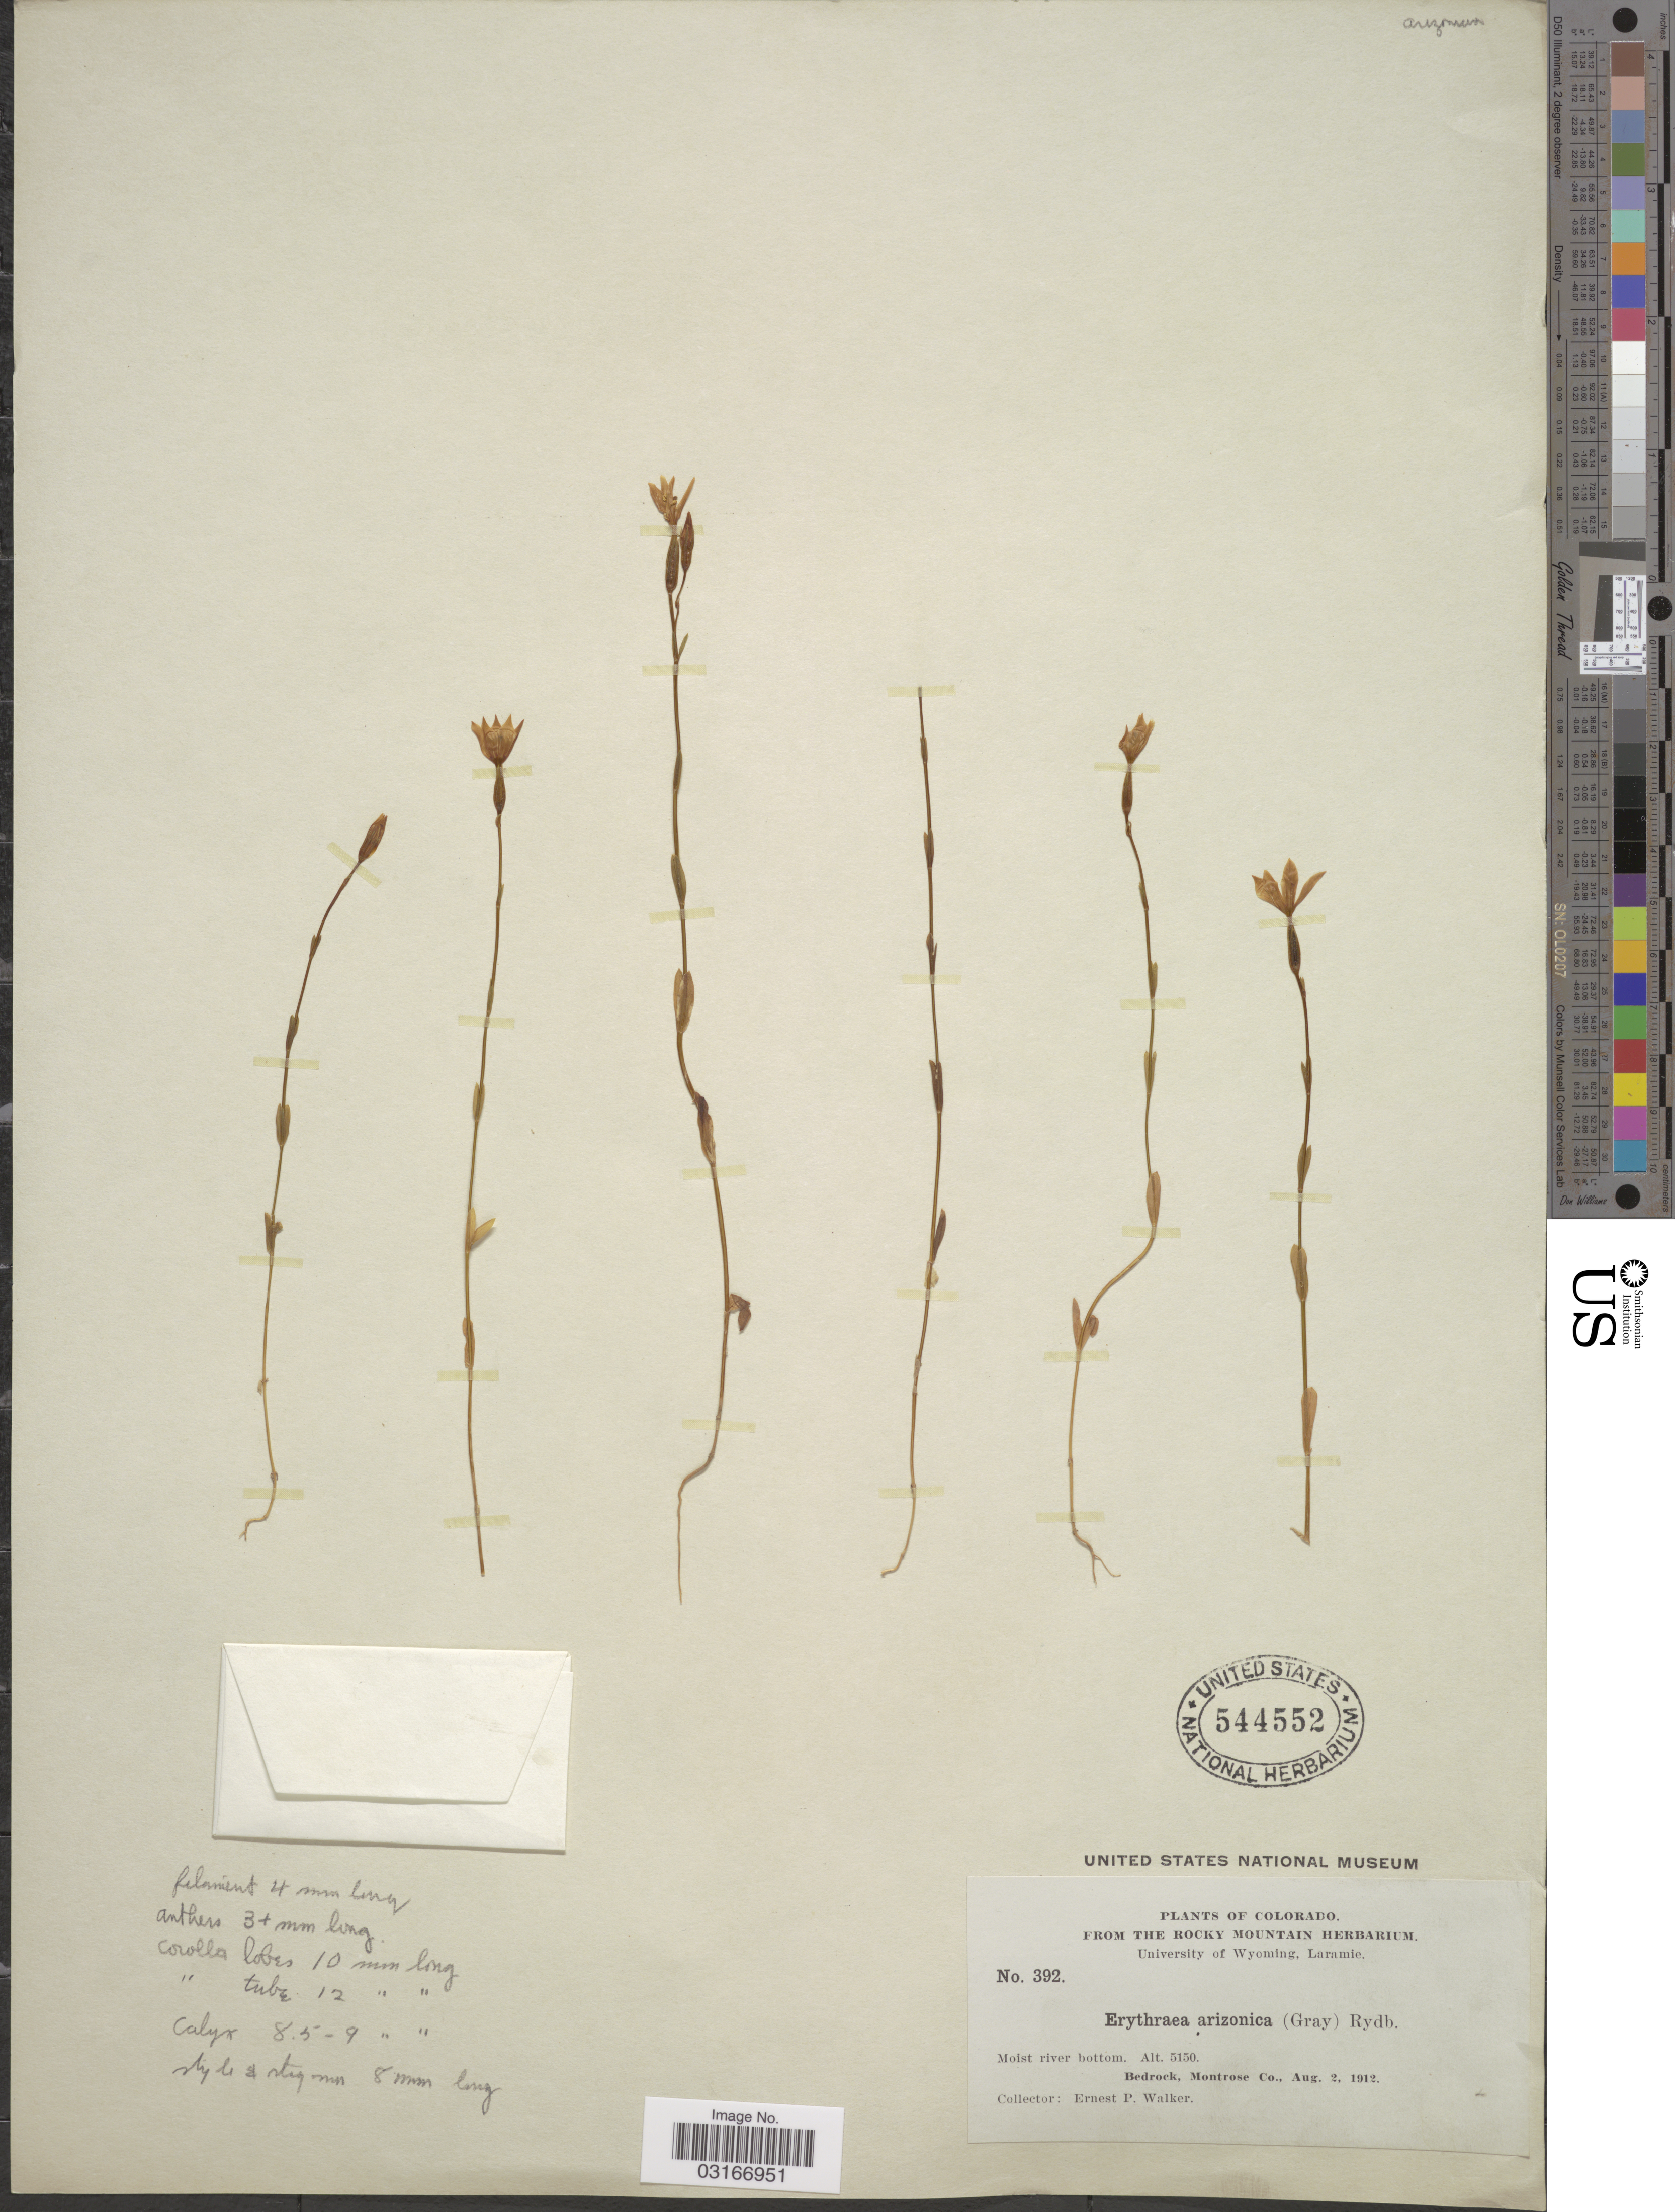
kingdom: Plantae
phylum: Tracheophyta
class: Magnoliopsida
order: Gentianales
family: Gentianaceae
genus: Centaurium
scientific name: Centaurium calycosum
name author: (Buckley) Buckley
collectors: E. P. Walker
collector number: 392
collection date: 1912-08-02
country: United States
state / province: Colorado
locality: Bedrock, Montrose Co.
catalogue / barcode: US 544552